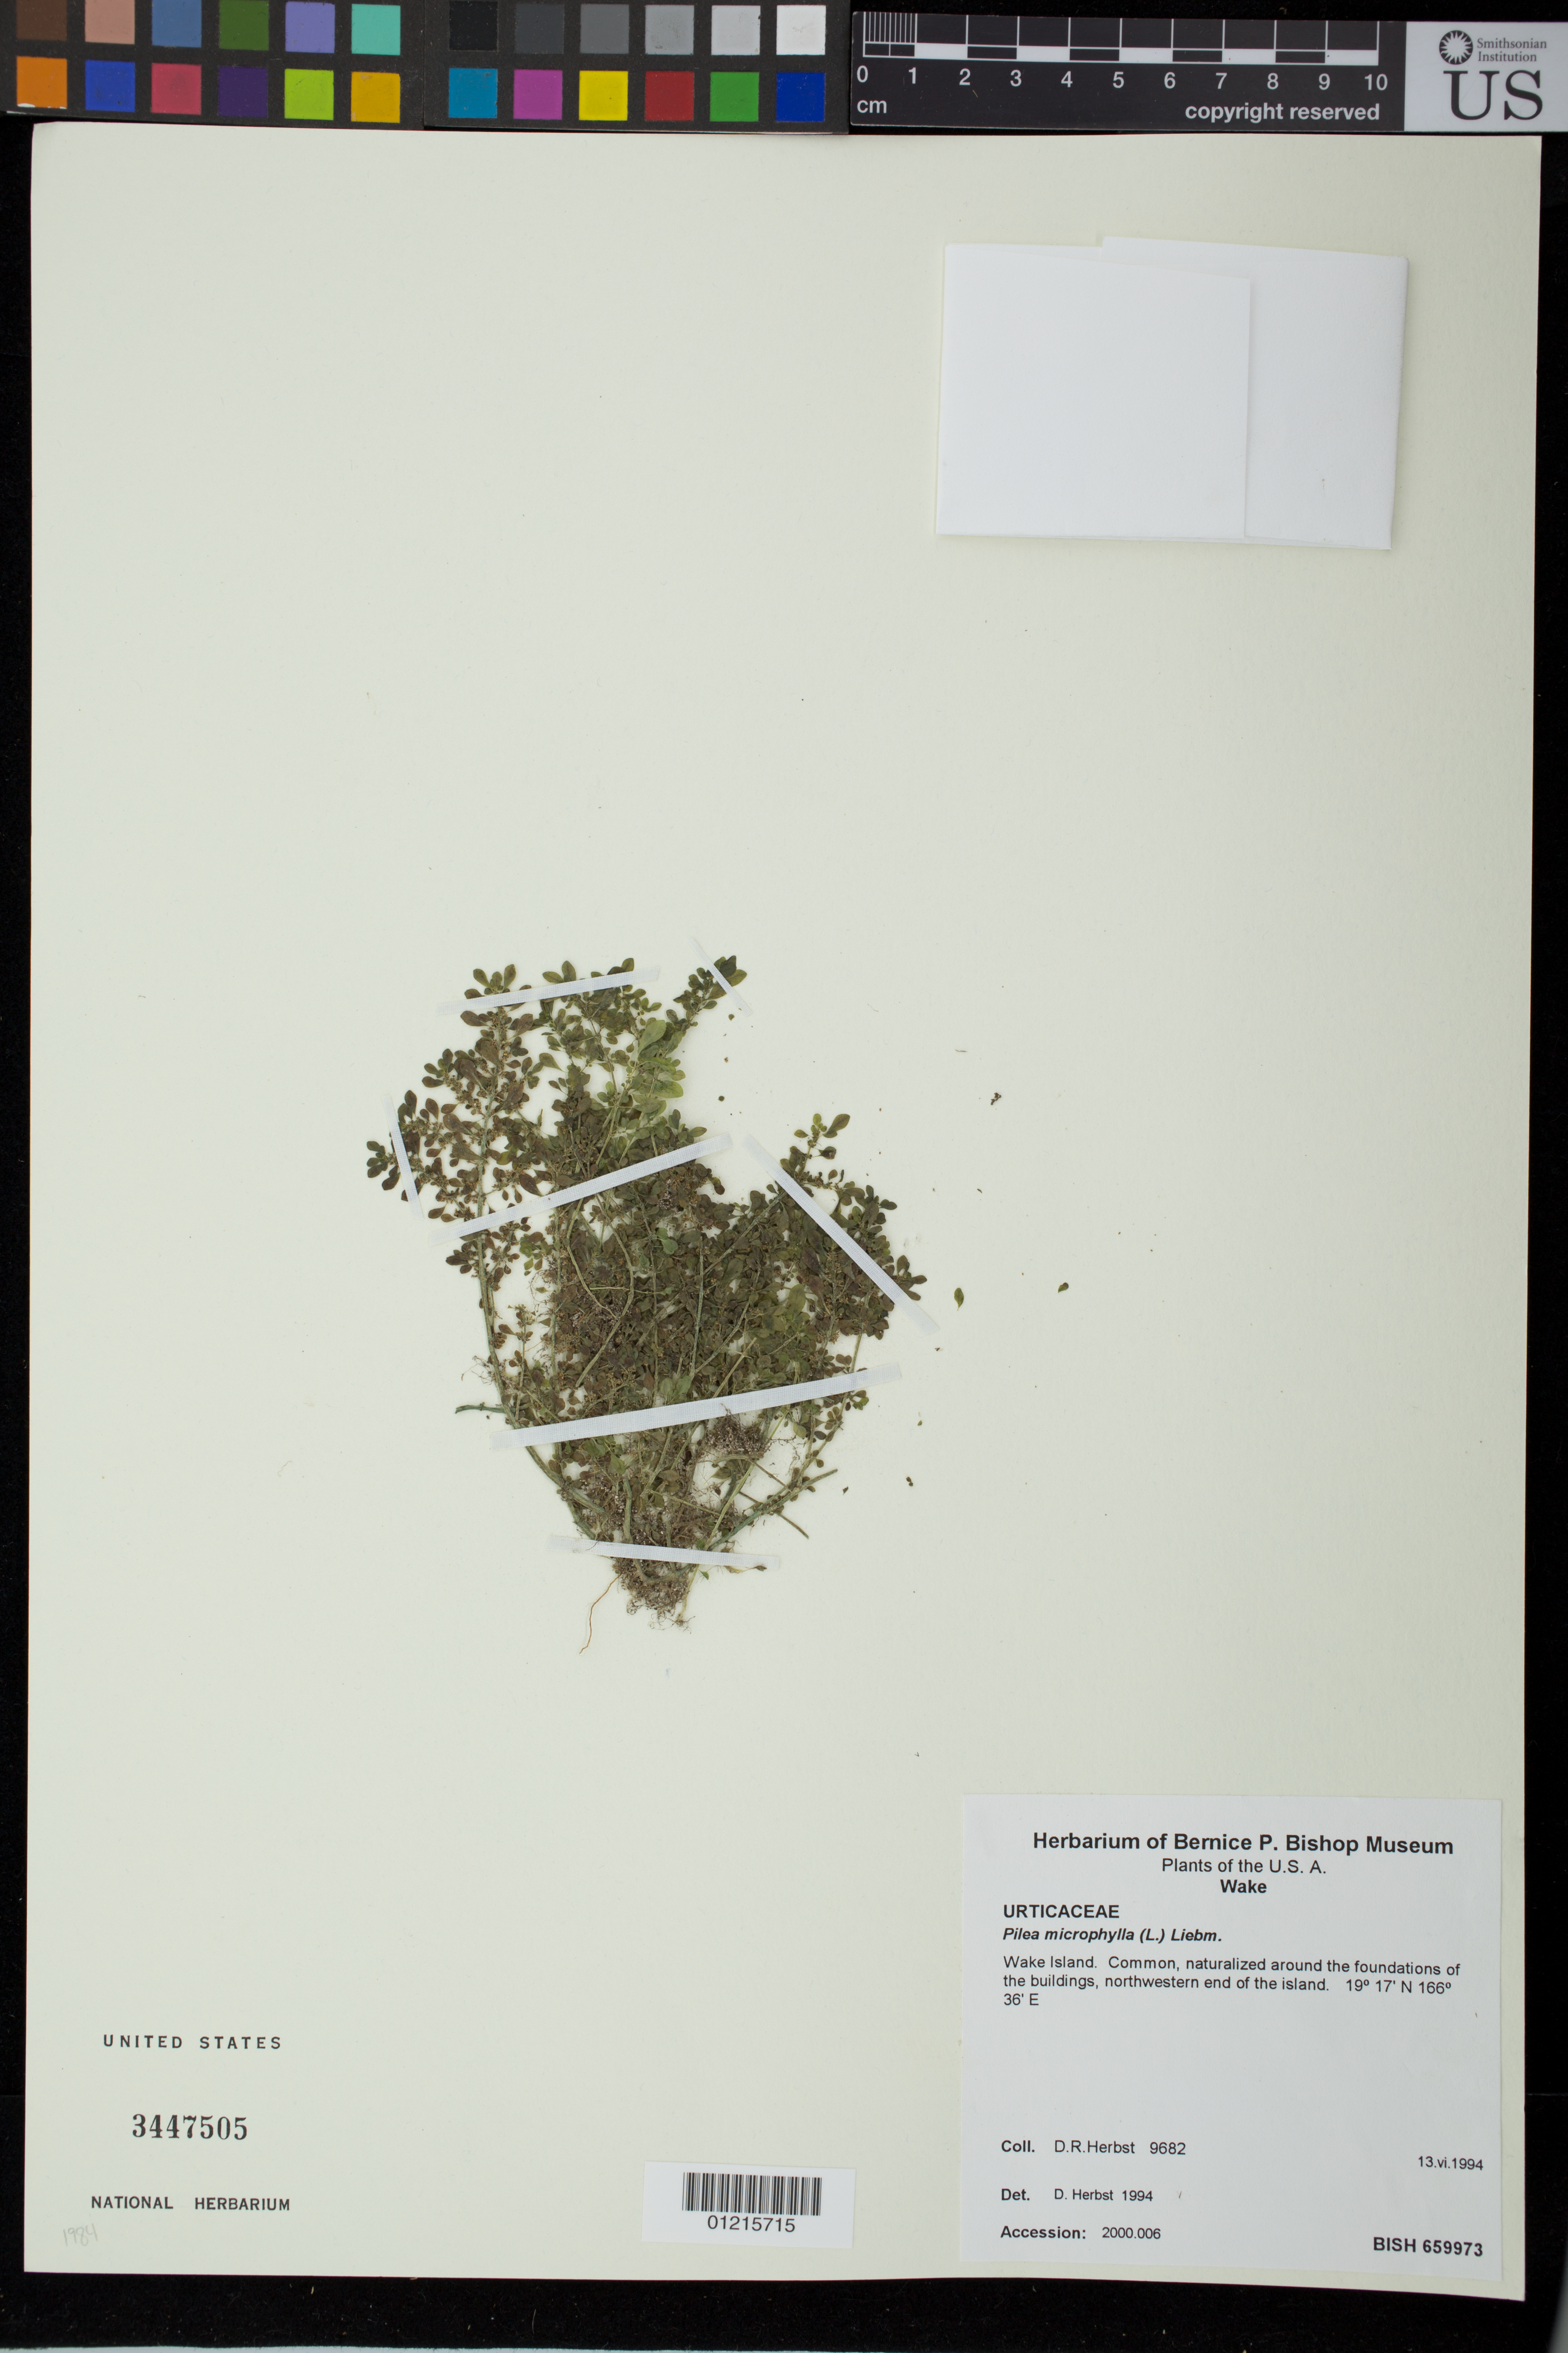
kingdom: Plantae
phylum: Tracheophyta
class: Magnoliopsida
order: Rosales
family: Urticaceae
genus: Pilea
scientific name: Pilea microphylla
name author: (L.) Liebm.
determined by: Herbst, D. R.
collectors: D. R. Herbst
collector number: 9682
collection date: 1994-06-13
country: U.S. Administered Pacific Islands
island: Wake Atoll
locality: Around the foundations of the buildings, northwestern end of the island.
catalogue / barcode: US 3447505